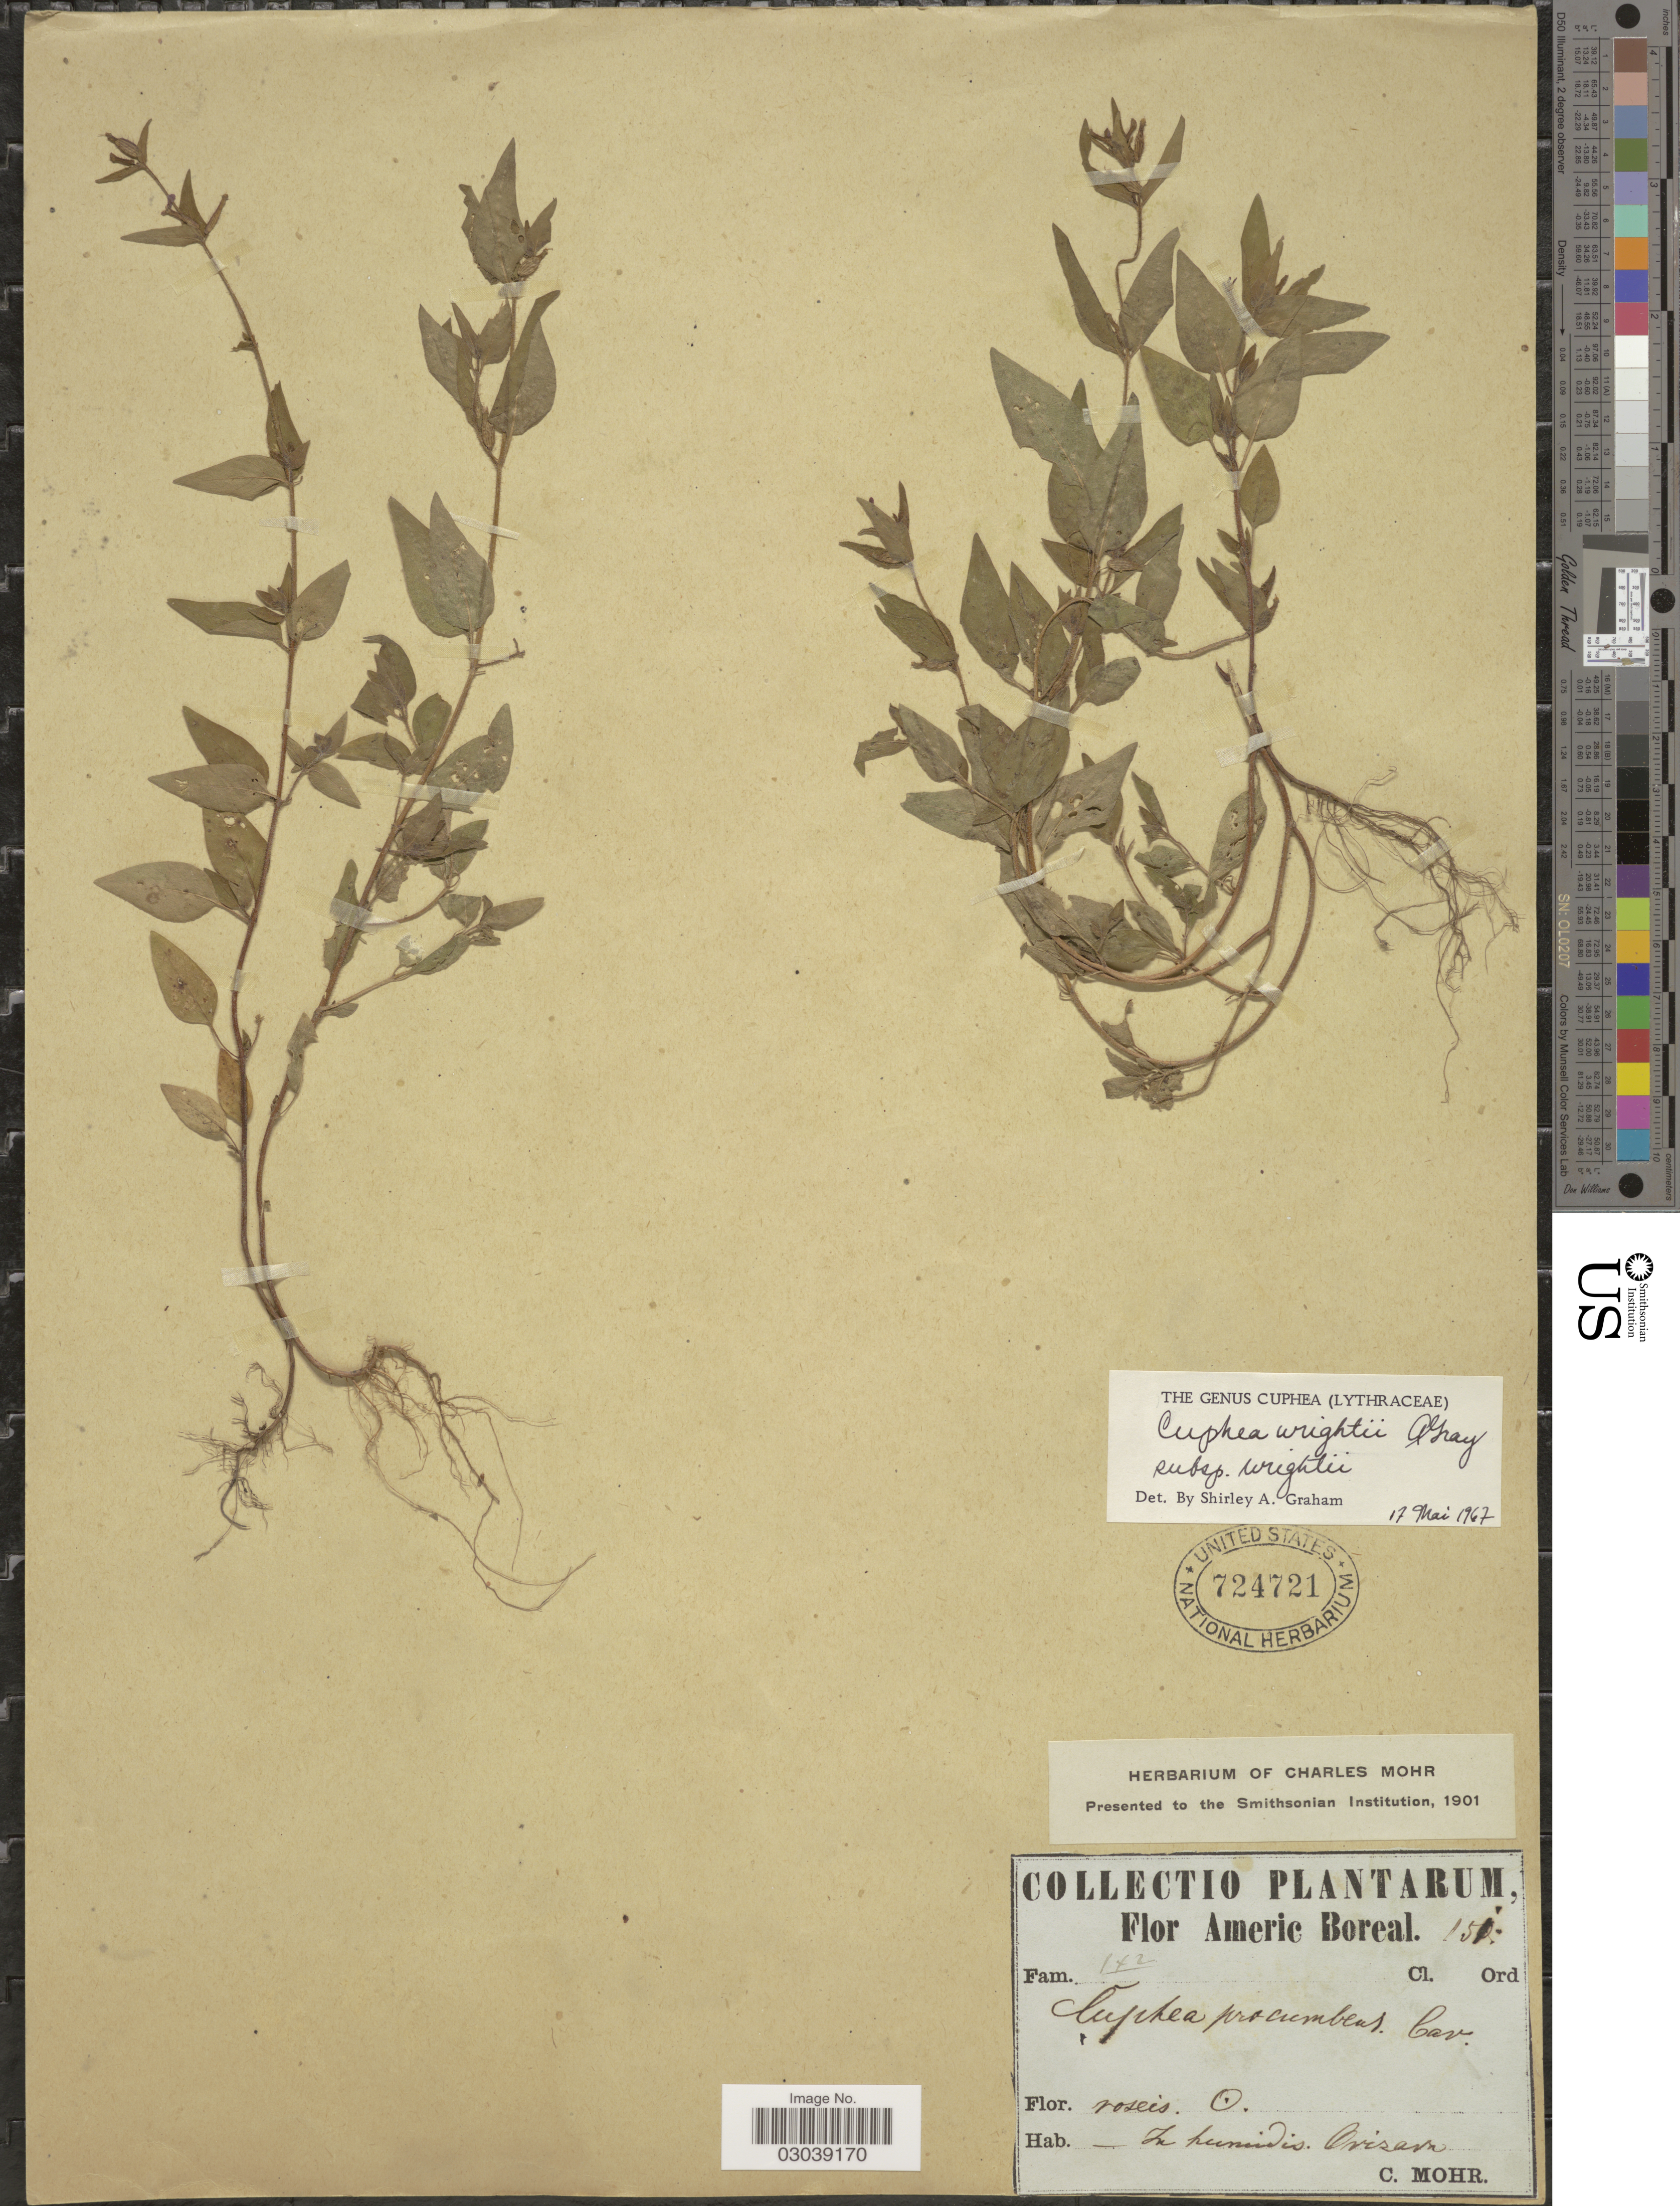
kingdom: Plantae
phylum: Tracheophyta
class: Magnoliopsida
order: Myrtales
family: Lythraceae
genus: Cuphea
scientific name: Cuphea wrightii var. wrightii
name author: A. Gray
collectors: Mohr, C. T. (herbarium)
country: Mexico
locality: Roseis O. Americ Boreal. In humidis Orizava [Orizaba]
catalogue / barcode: US 724721